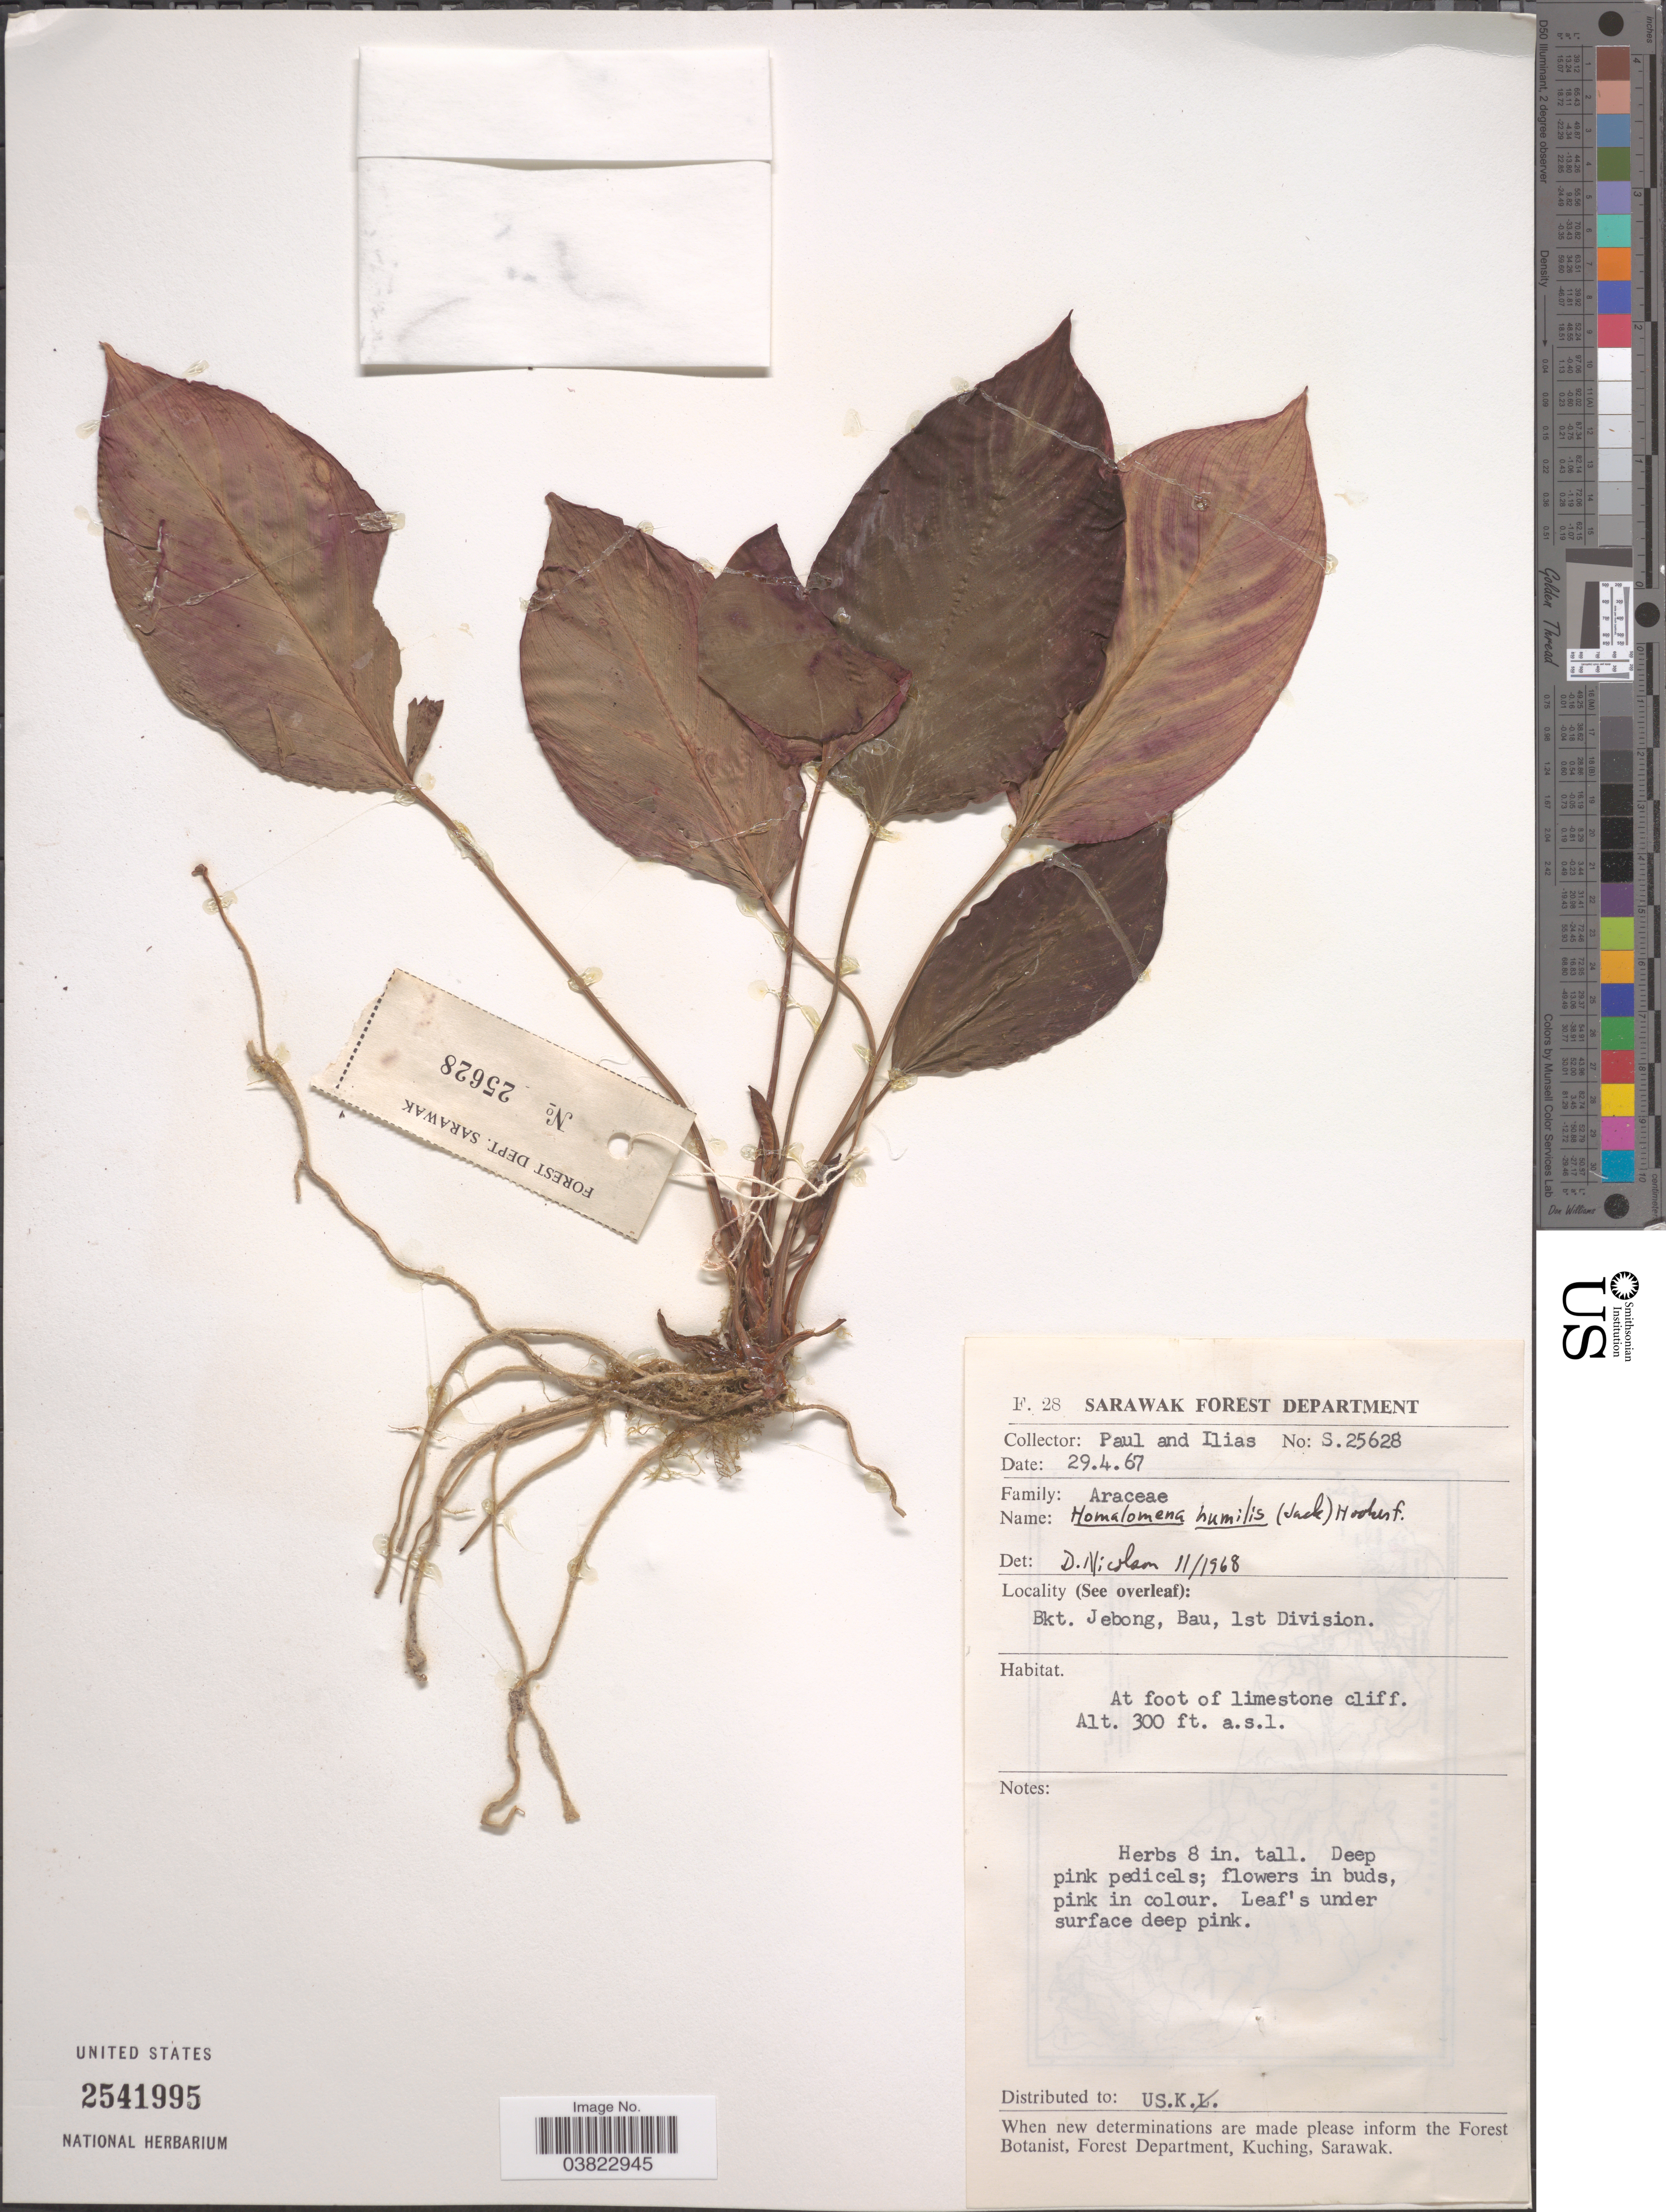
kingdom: Plantae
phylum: Tracheophyta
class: Liliopsida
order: Alismatales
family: Araceae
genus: Homalomena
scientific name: Homalomena humilis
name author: (Jack) Hook. f.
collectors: -. Paul & Ilias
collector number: S.25628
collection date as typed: Transcribed d/m/y: 29/4/67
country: Malaysia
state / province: Sarawak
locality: Bkt. Jebong, Bau, 1st Division.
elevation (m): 91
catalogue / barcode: US 2541995